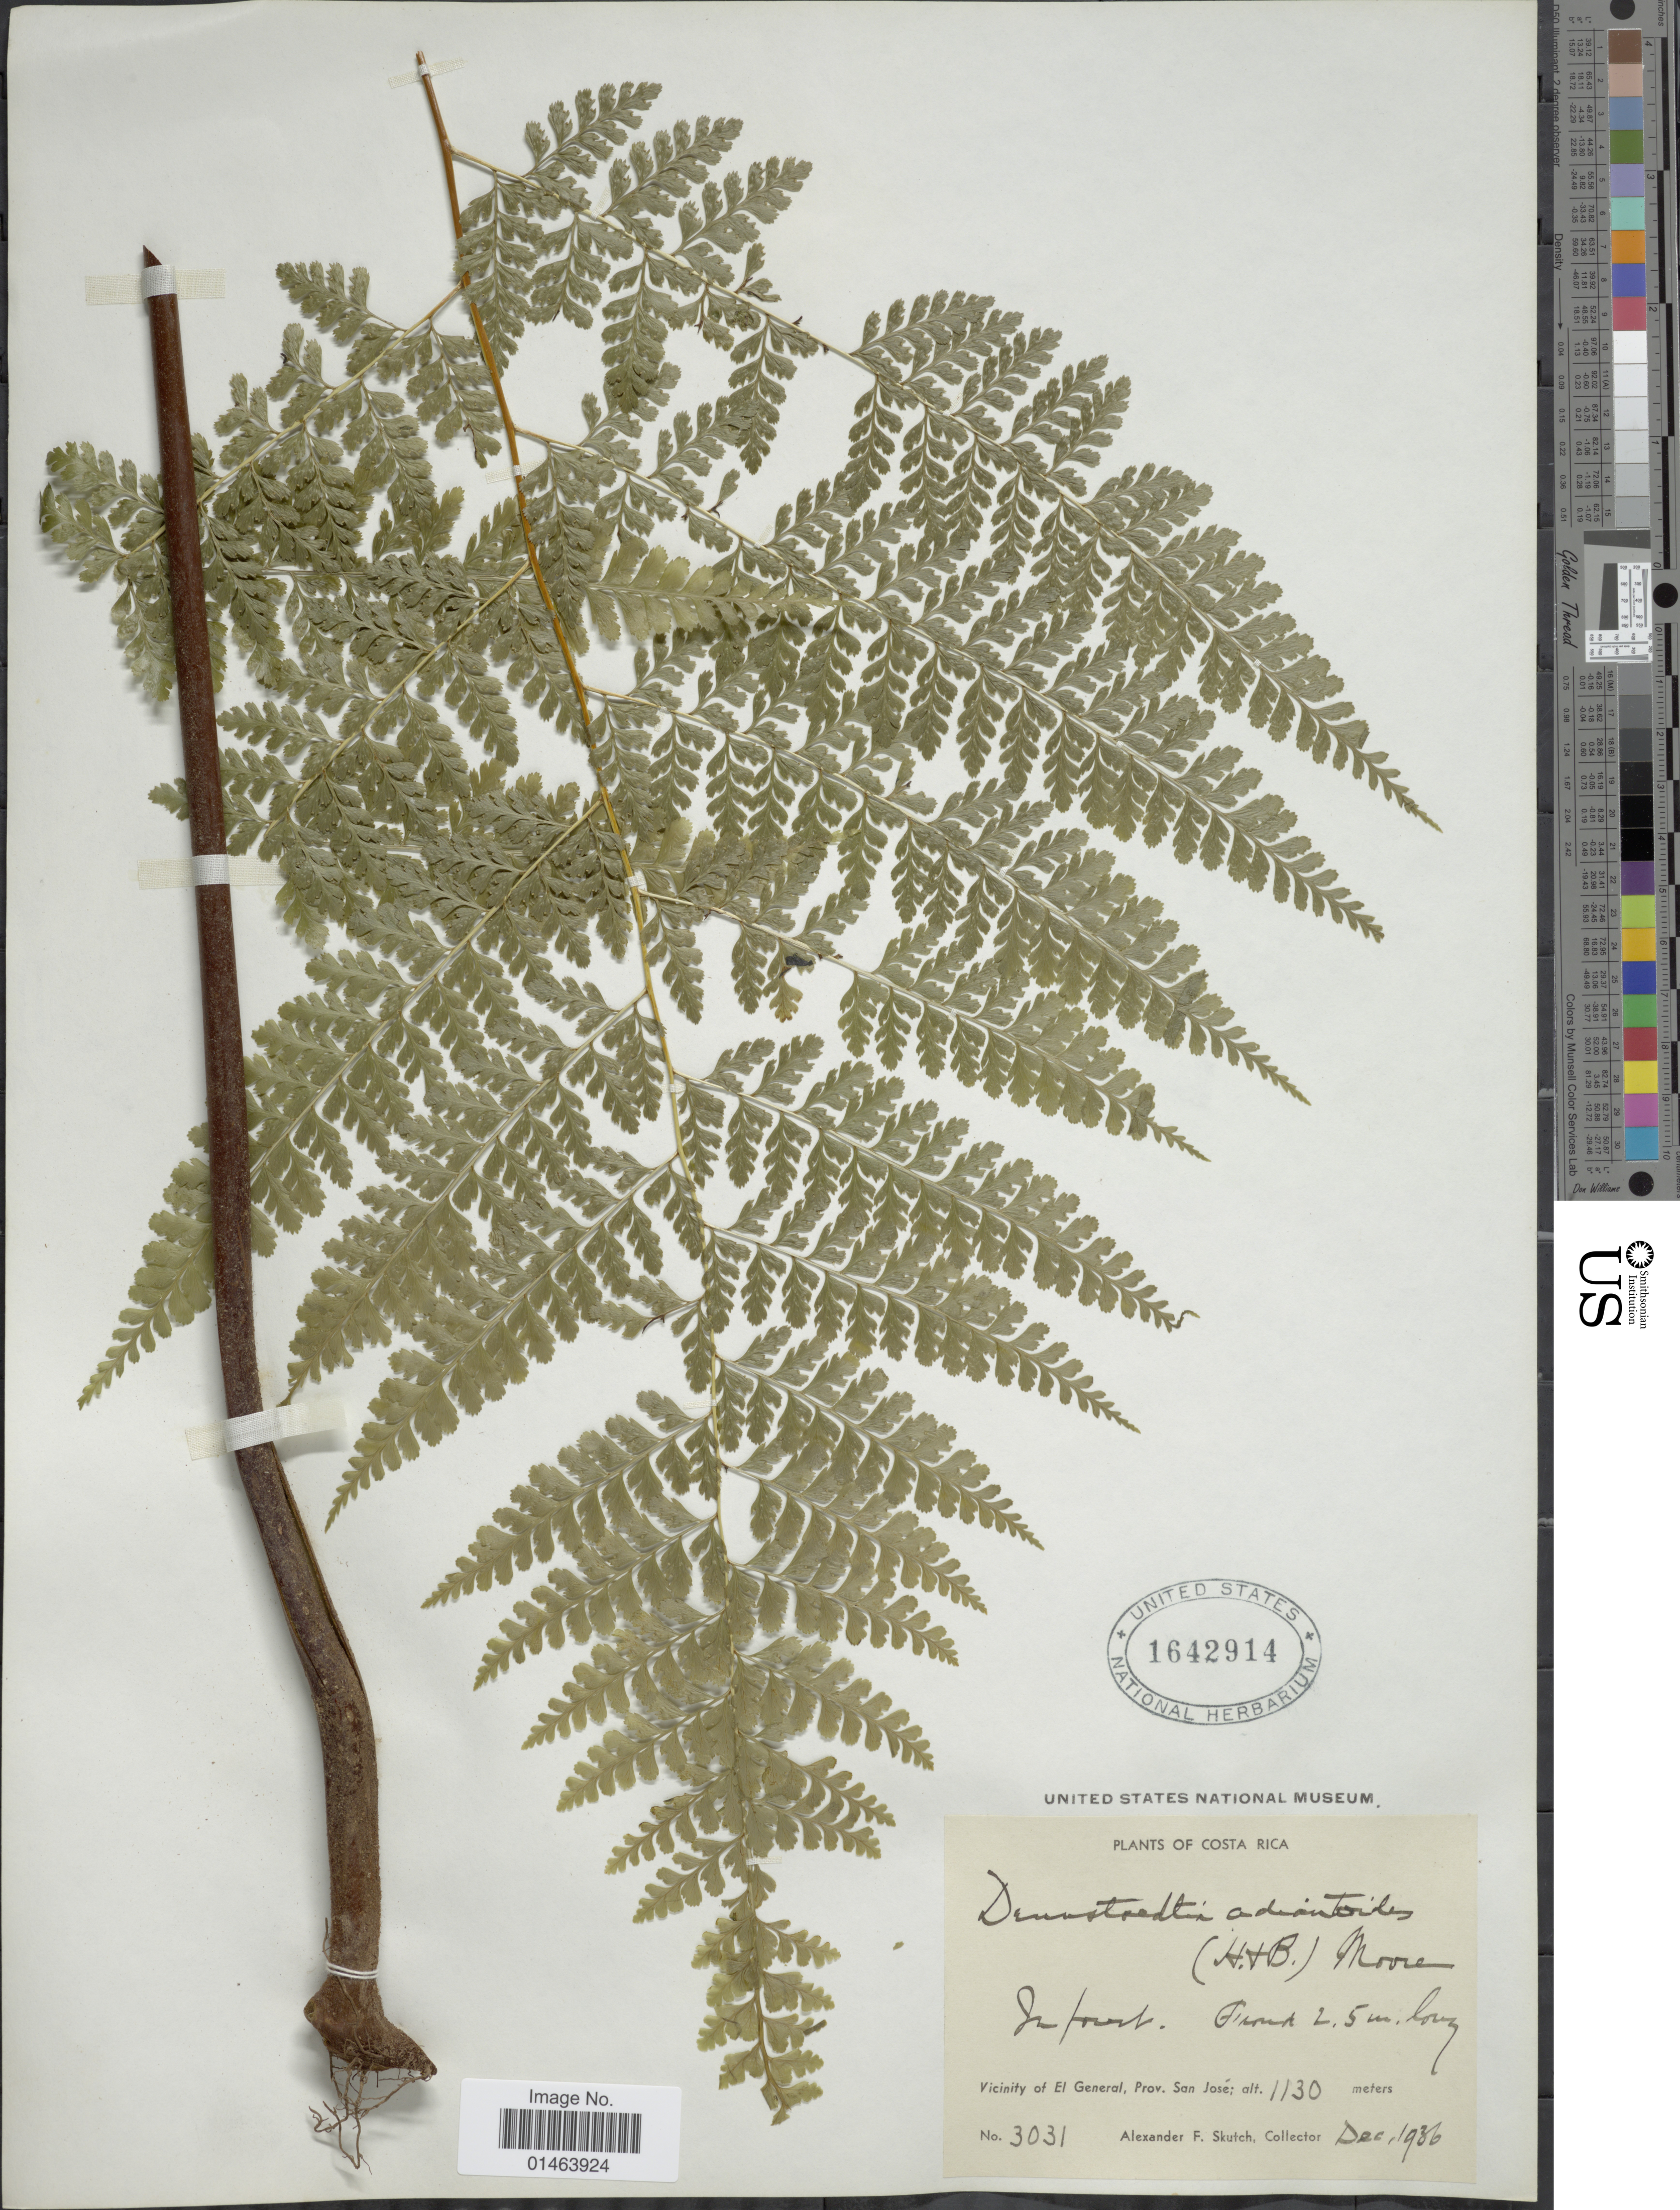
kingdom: Plantae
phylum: Tracheophyta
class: Polypodiopsida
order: Polypodiales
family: Dennstaedtiaceae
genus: Dennstaedtia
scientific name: Dennstaedtia bipinnata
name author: (Cav.) Maxon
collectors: A. F. Skutch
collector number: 3031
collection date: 1936-12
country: Costa Rica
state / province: San José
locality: Costa Rica, vicinity of El General.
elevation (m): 1130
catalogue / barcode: US 1642914